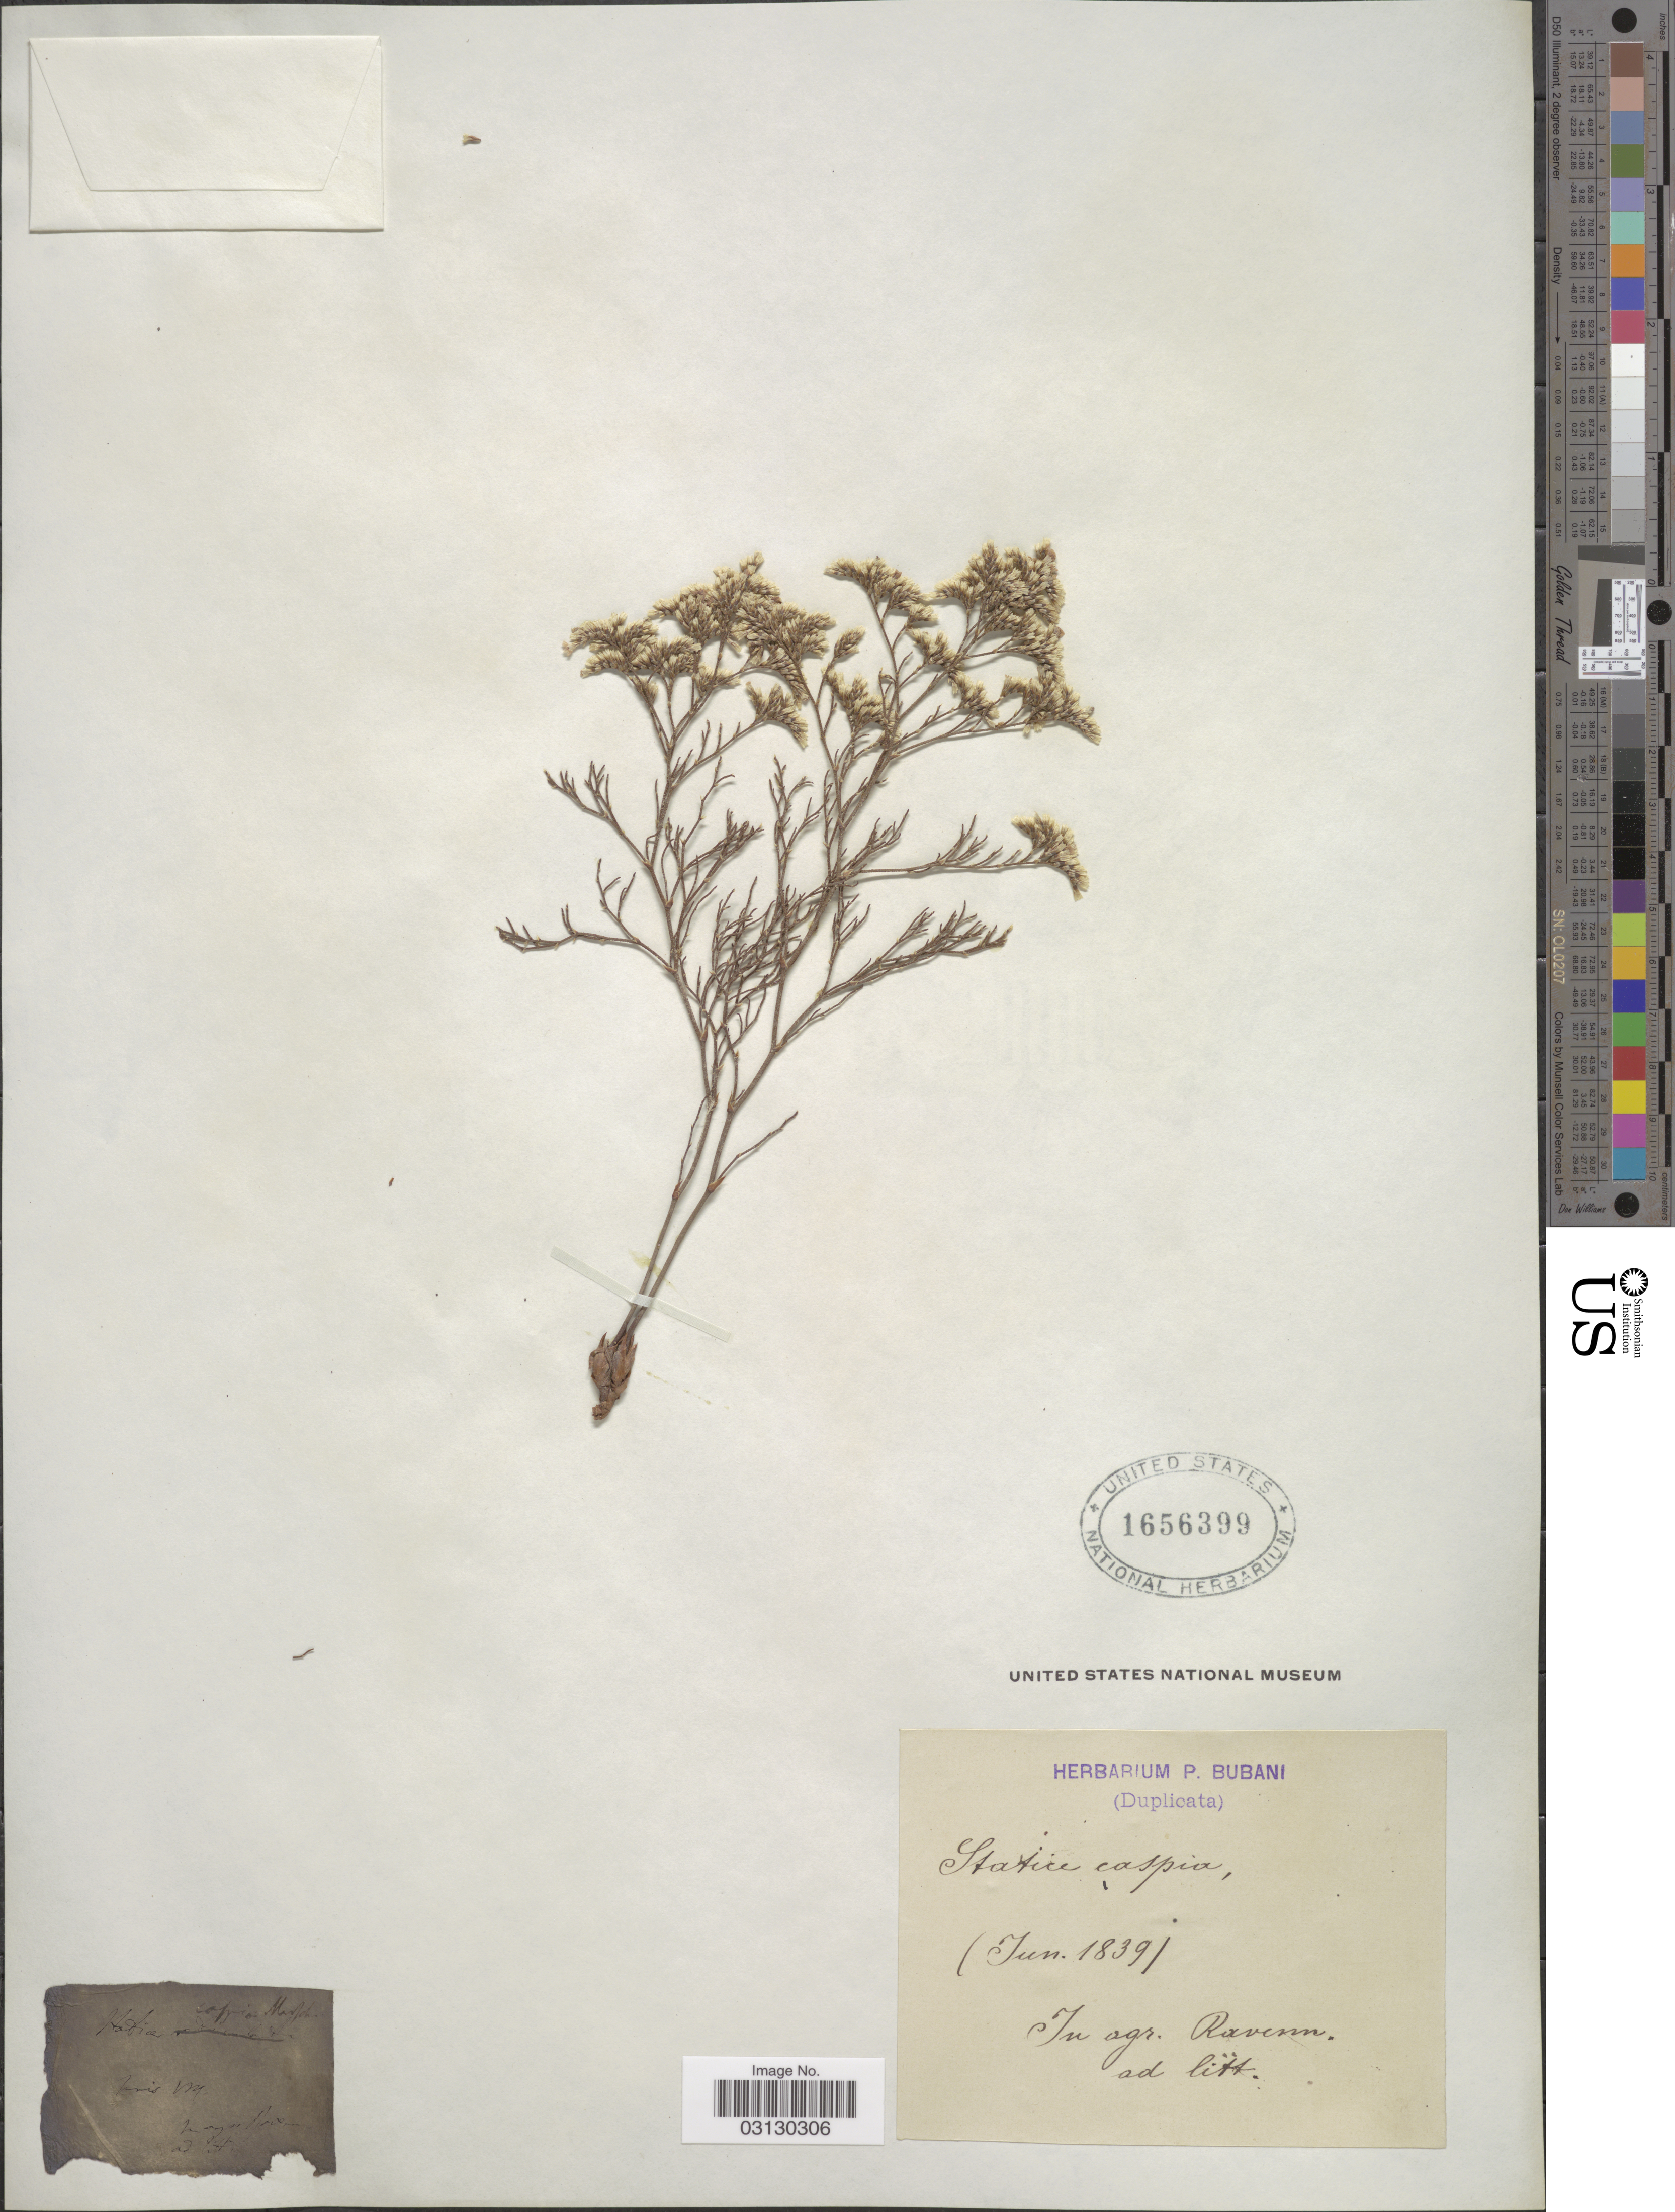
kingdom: Plantae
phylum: Tracheophyta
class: Magnoliopsida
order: Caryophyllales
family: Plumbaginaceae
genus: Limonium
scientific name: Limonium caspium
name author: (Willd.) P. Fourn.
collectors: ex herb. P. Bubani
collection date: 1839-06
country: Italy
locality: In agr. Ravenn.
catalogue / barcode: US 1656399